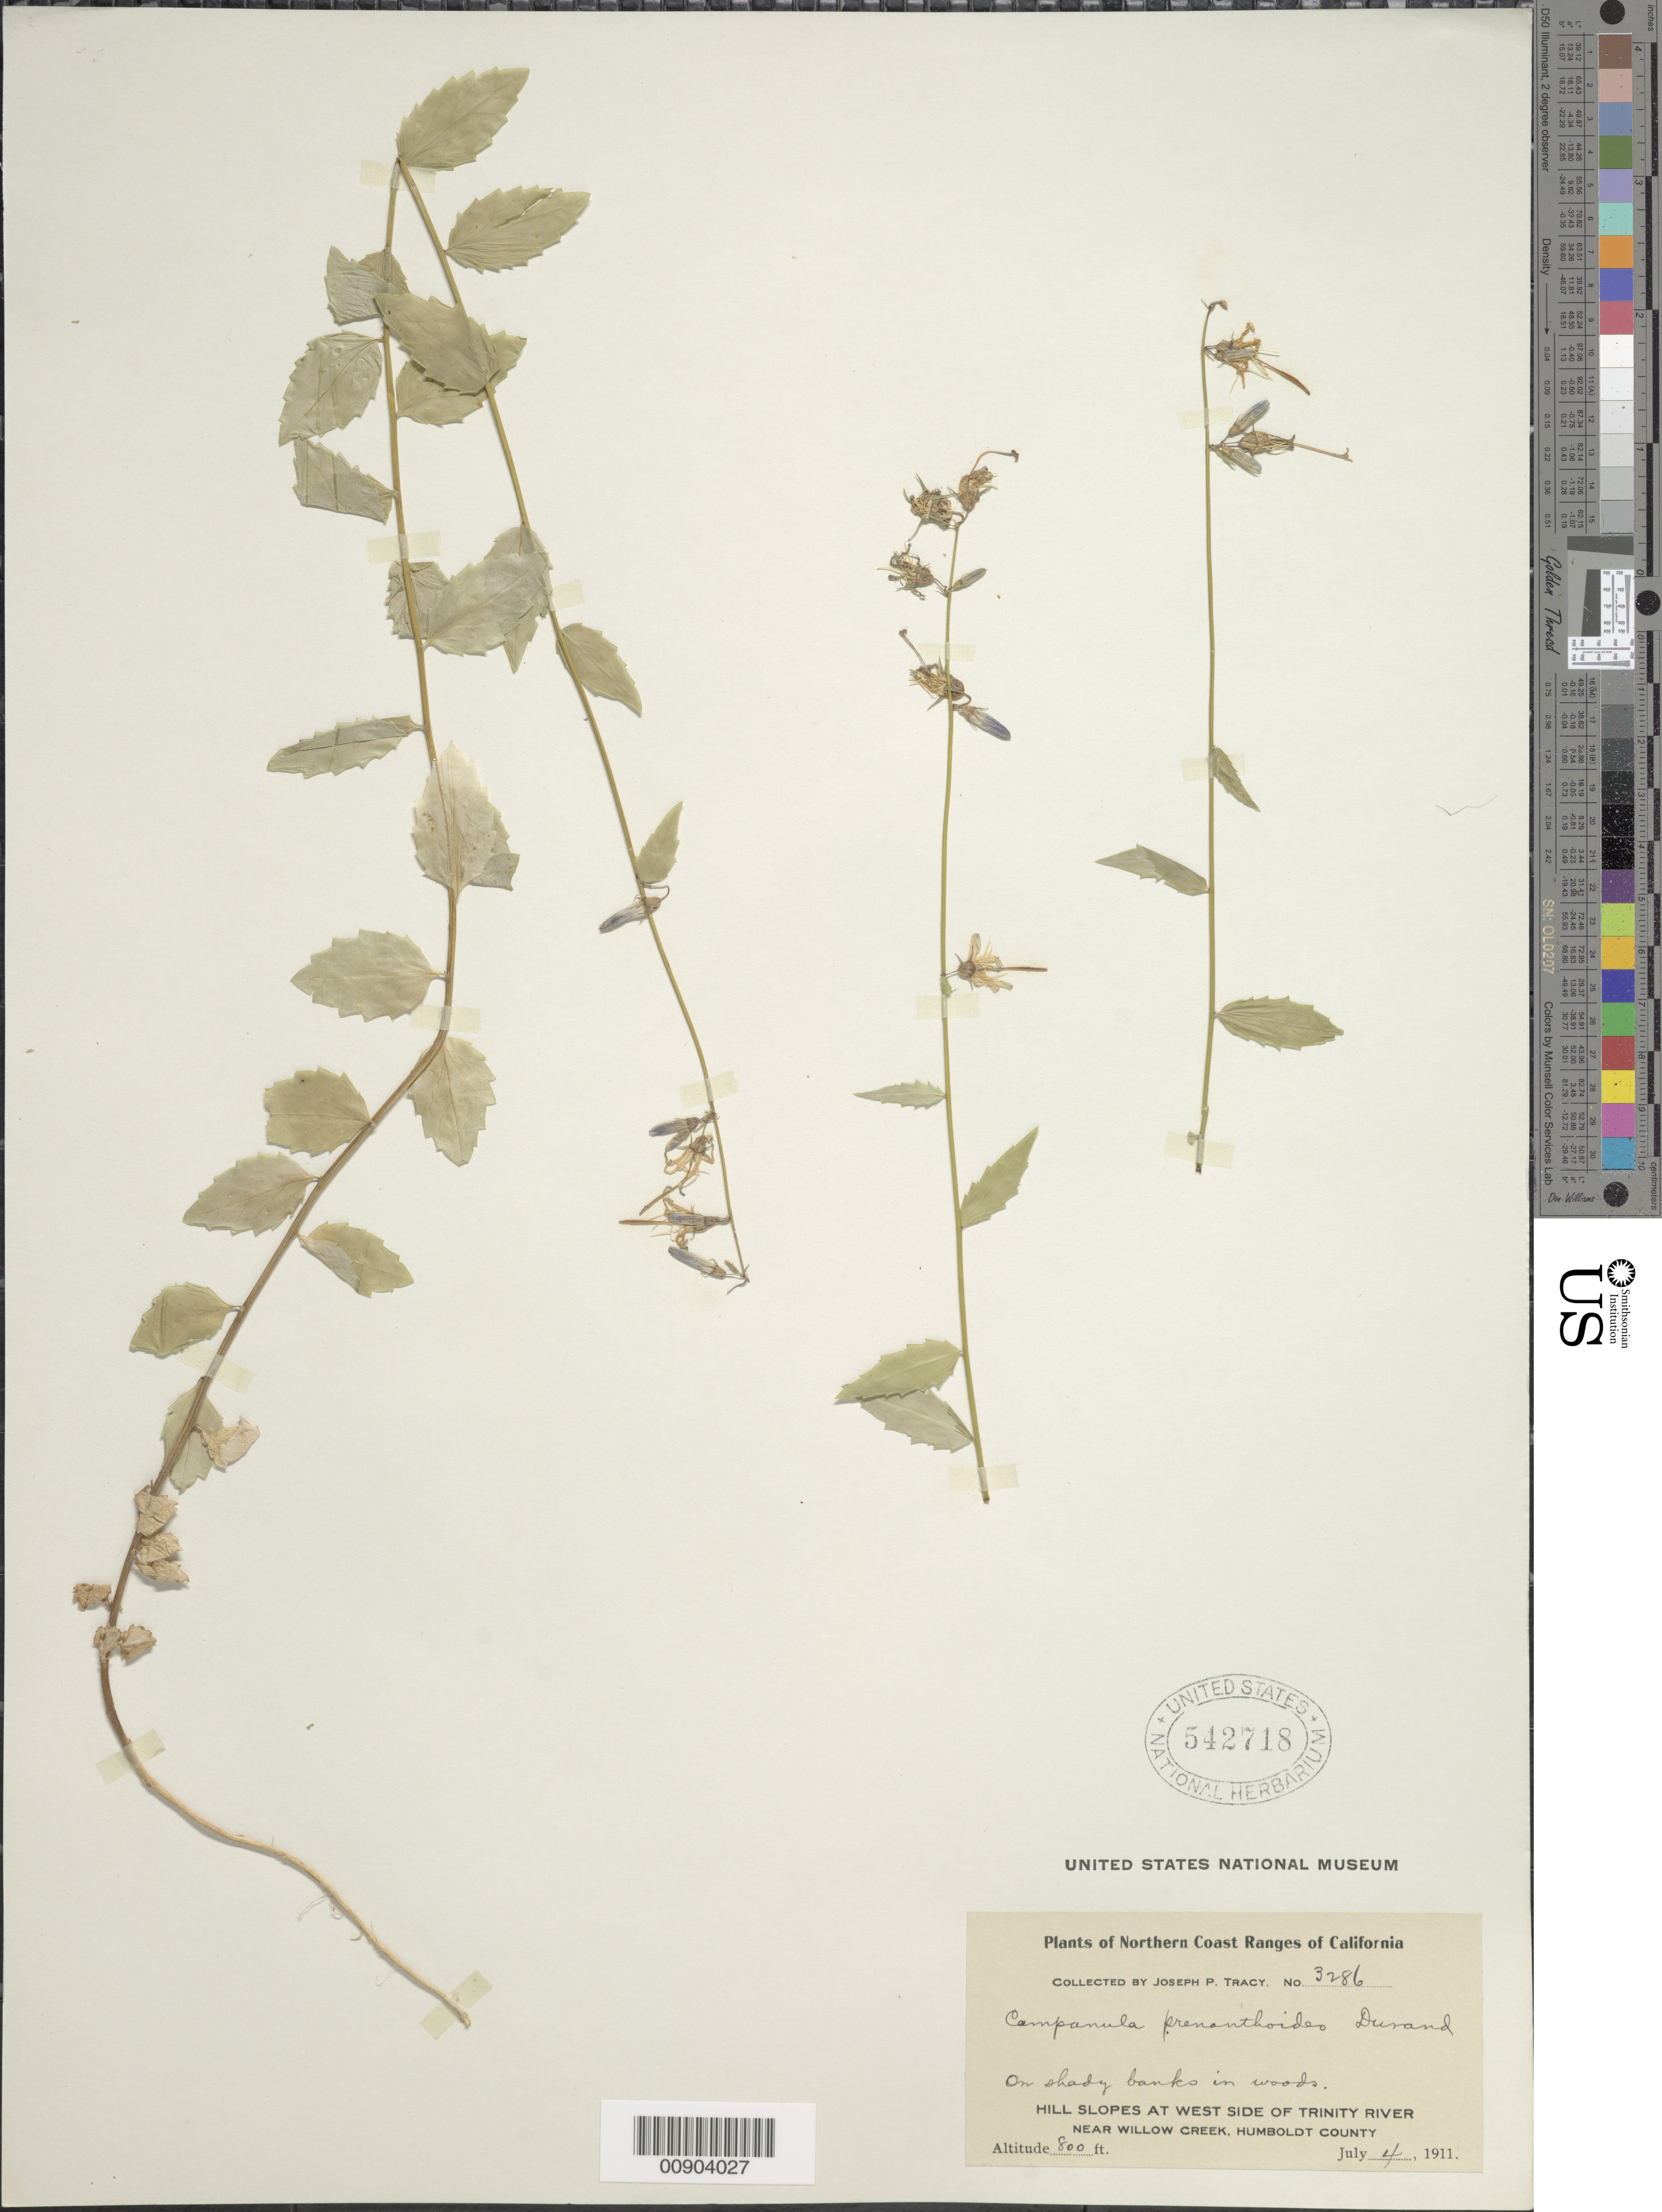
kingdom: Plantae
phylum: Tracheophyta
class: Magnoliopsida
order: Asterales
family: Campanulaceae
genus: Campanula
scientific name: Campanula prenanthoides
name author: Durand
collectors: J. Tracy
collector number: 3286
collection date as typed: July 4, 1911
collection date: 1911-07-04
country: United States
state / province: California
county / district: Humboldt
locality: At west side of Trinity River, near Willow Creek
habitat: on shady banks in woods, hill slopes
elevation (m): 244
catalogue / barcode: US 542718